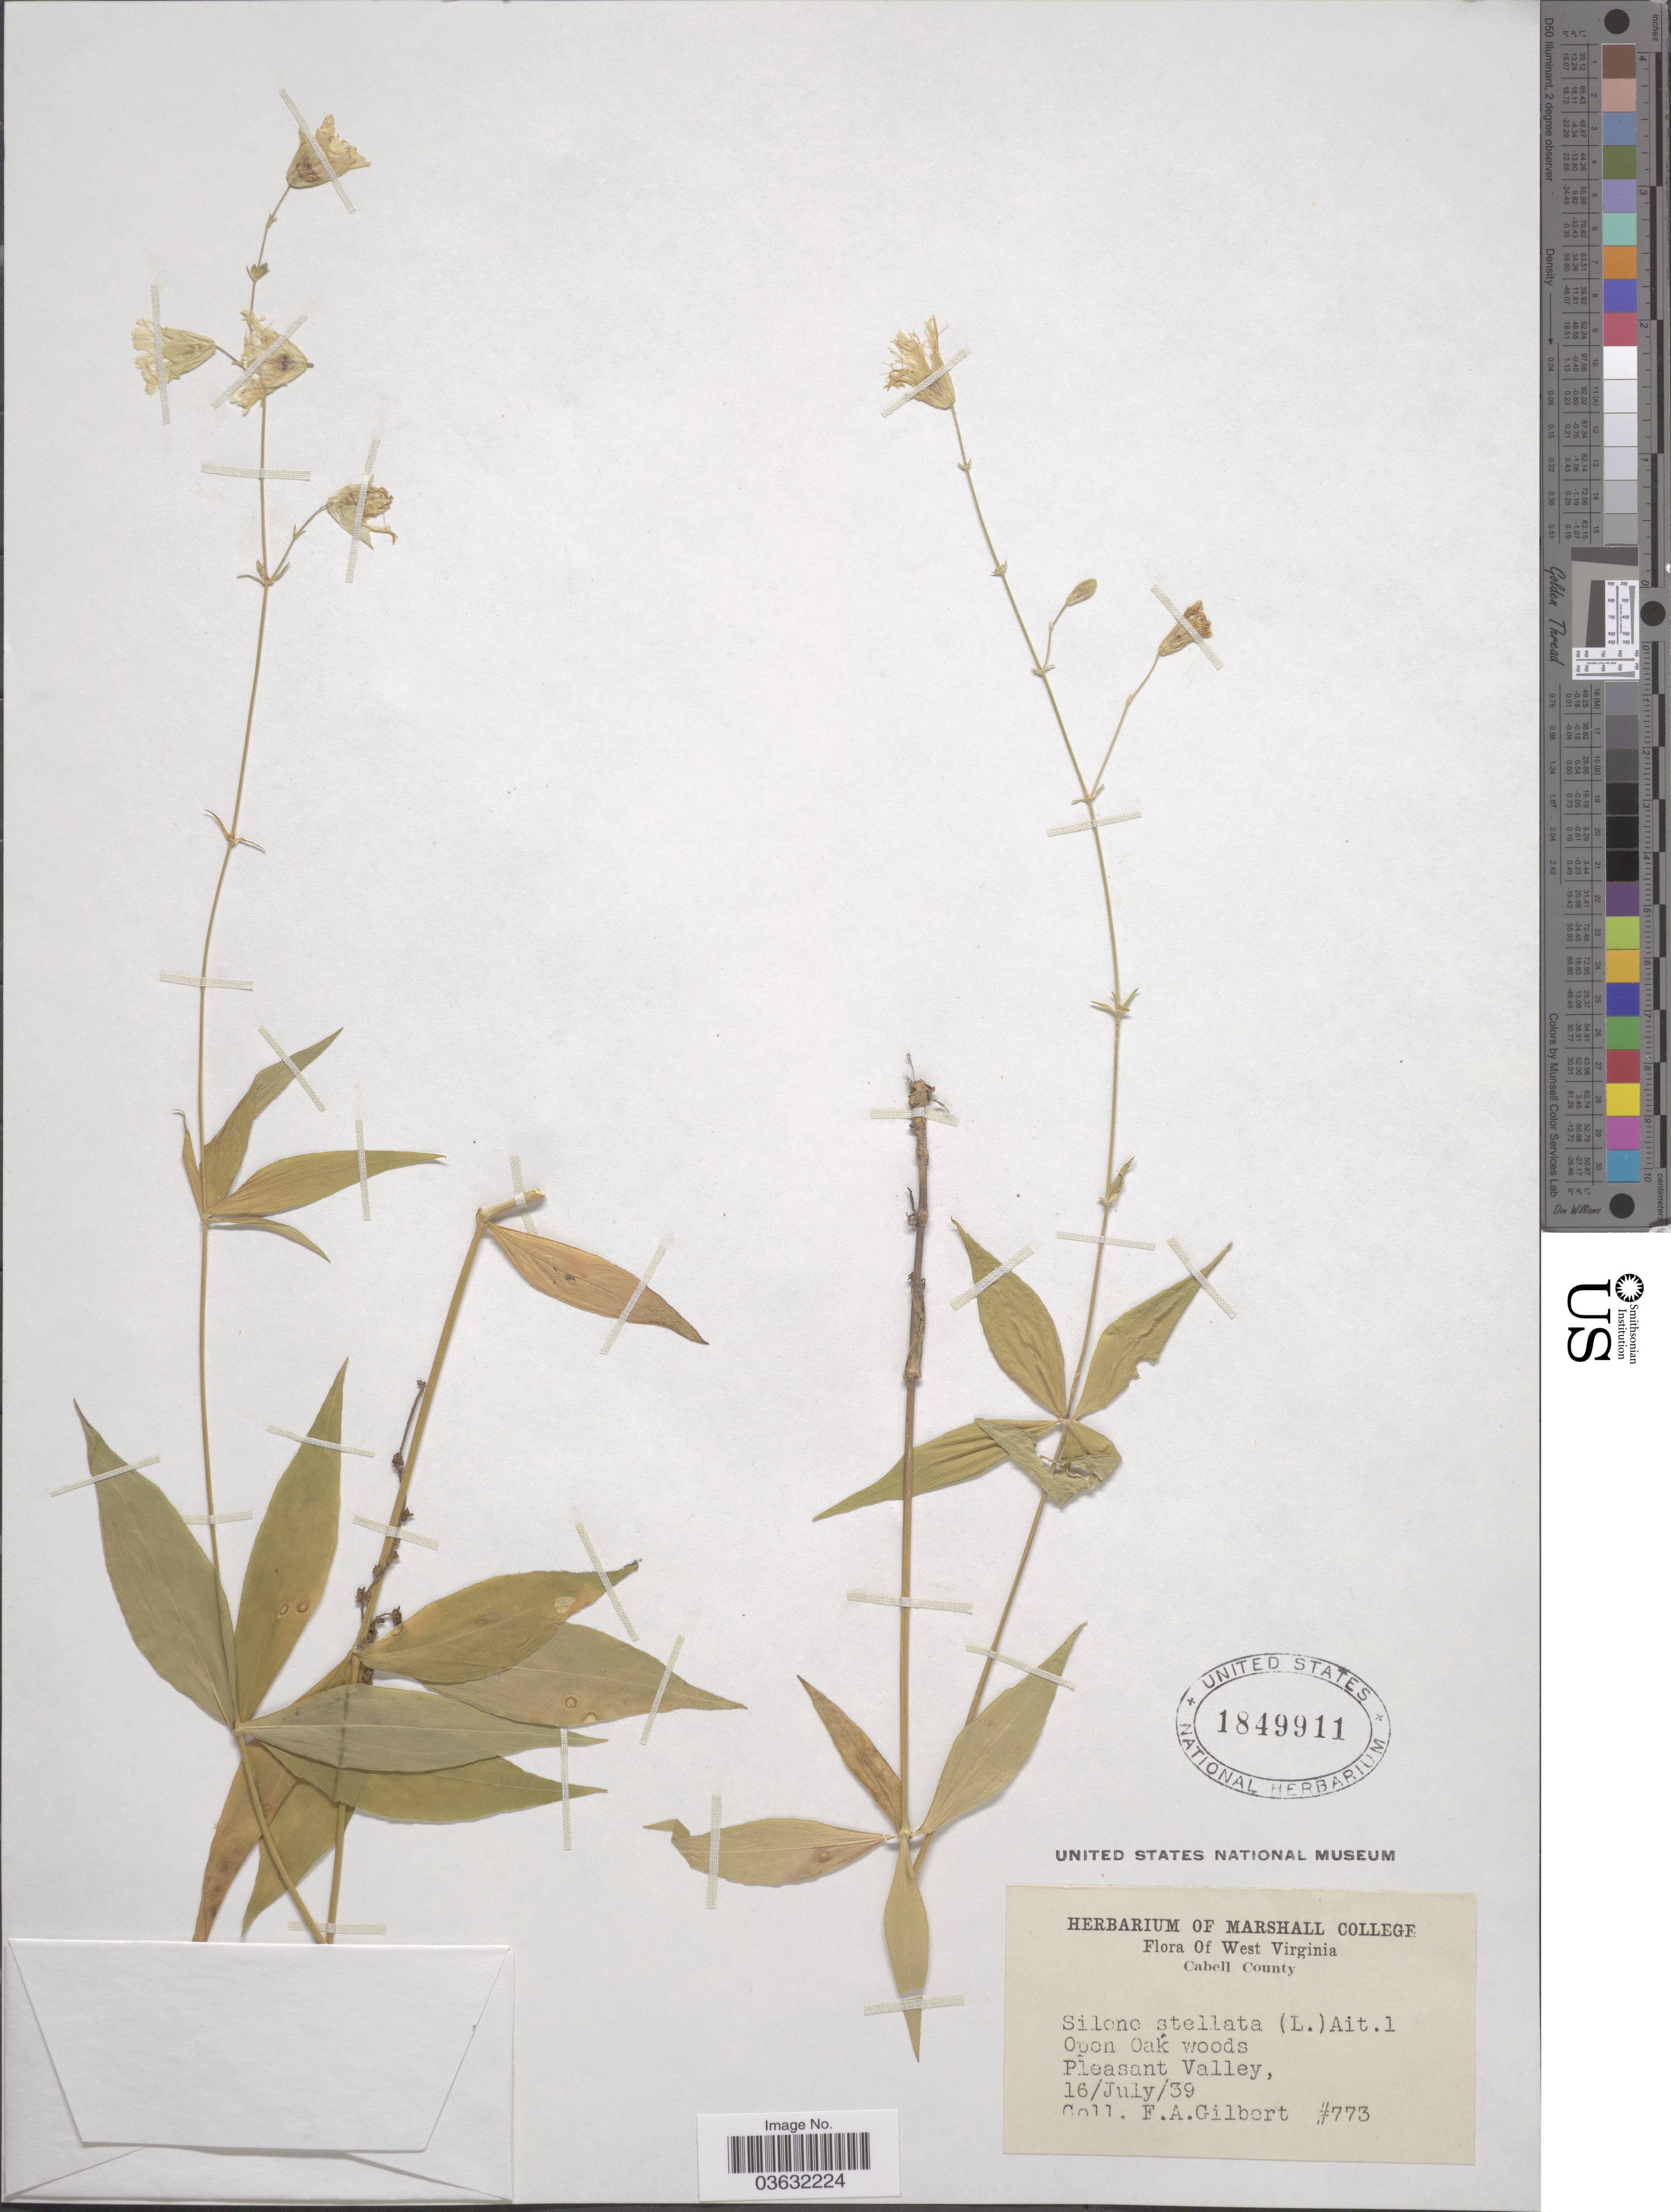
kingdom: Plantae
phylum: Tracheophyta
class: Magnoliopsida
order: Caryophyllales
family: Caryophyllaceae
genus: Silene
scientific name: Silene stellata var. stellata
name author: (L.) Coyte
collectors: F. A. Gilbert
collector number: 773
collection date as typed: Transcribed d/m/y: 16/7/39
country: United States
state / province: West Virginia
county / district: Cabell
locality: Cabell County. Pleasant Valley.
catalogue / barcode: US 1849911